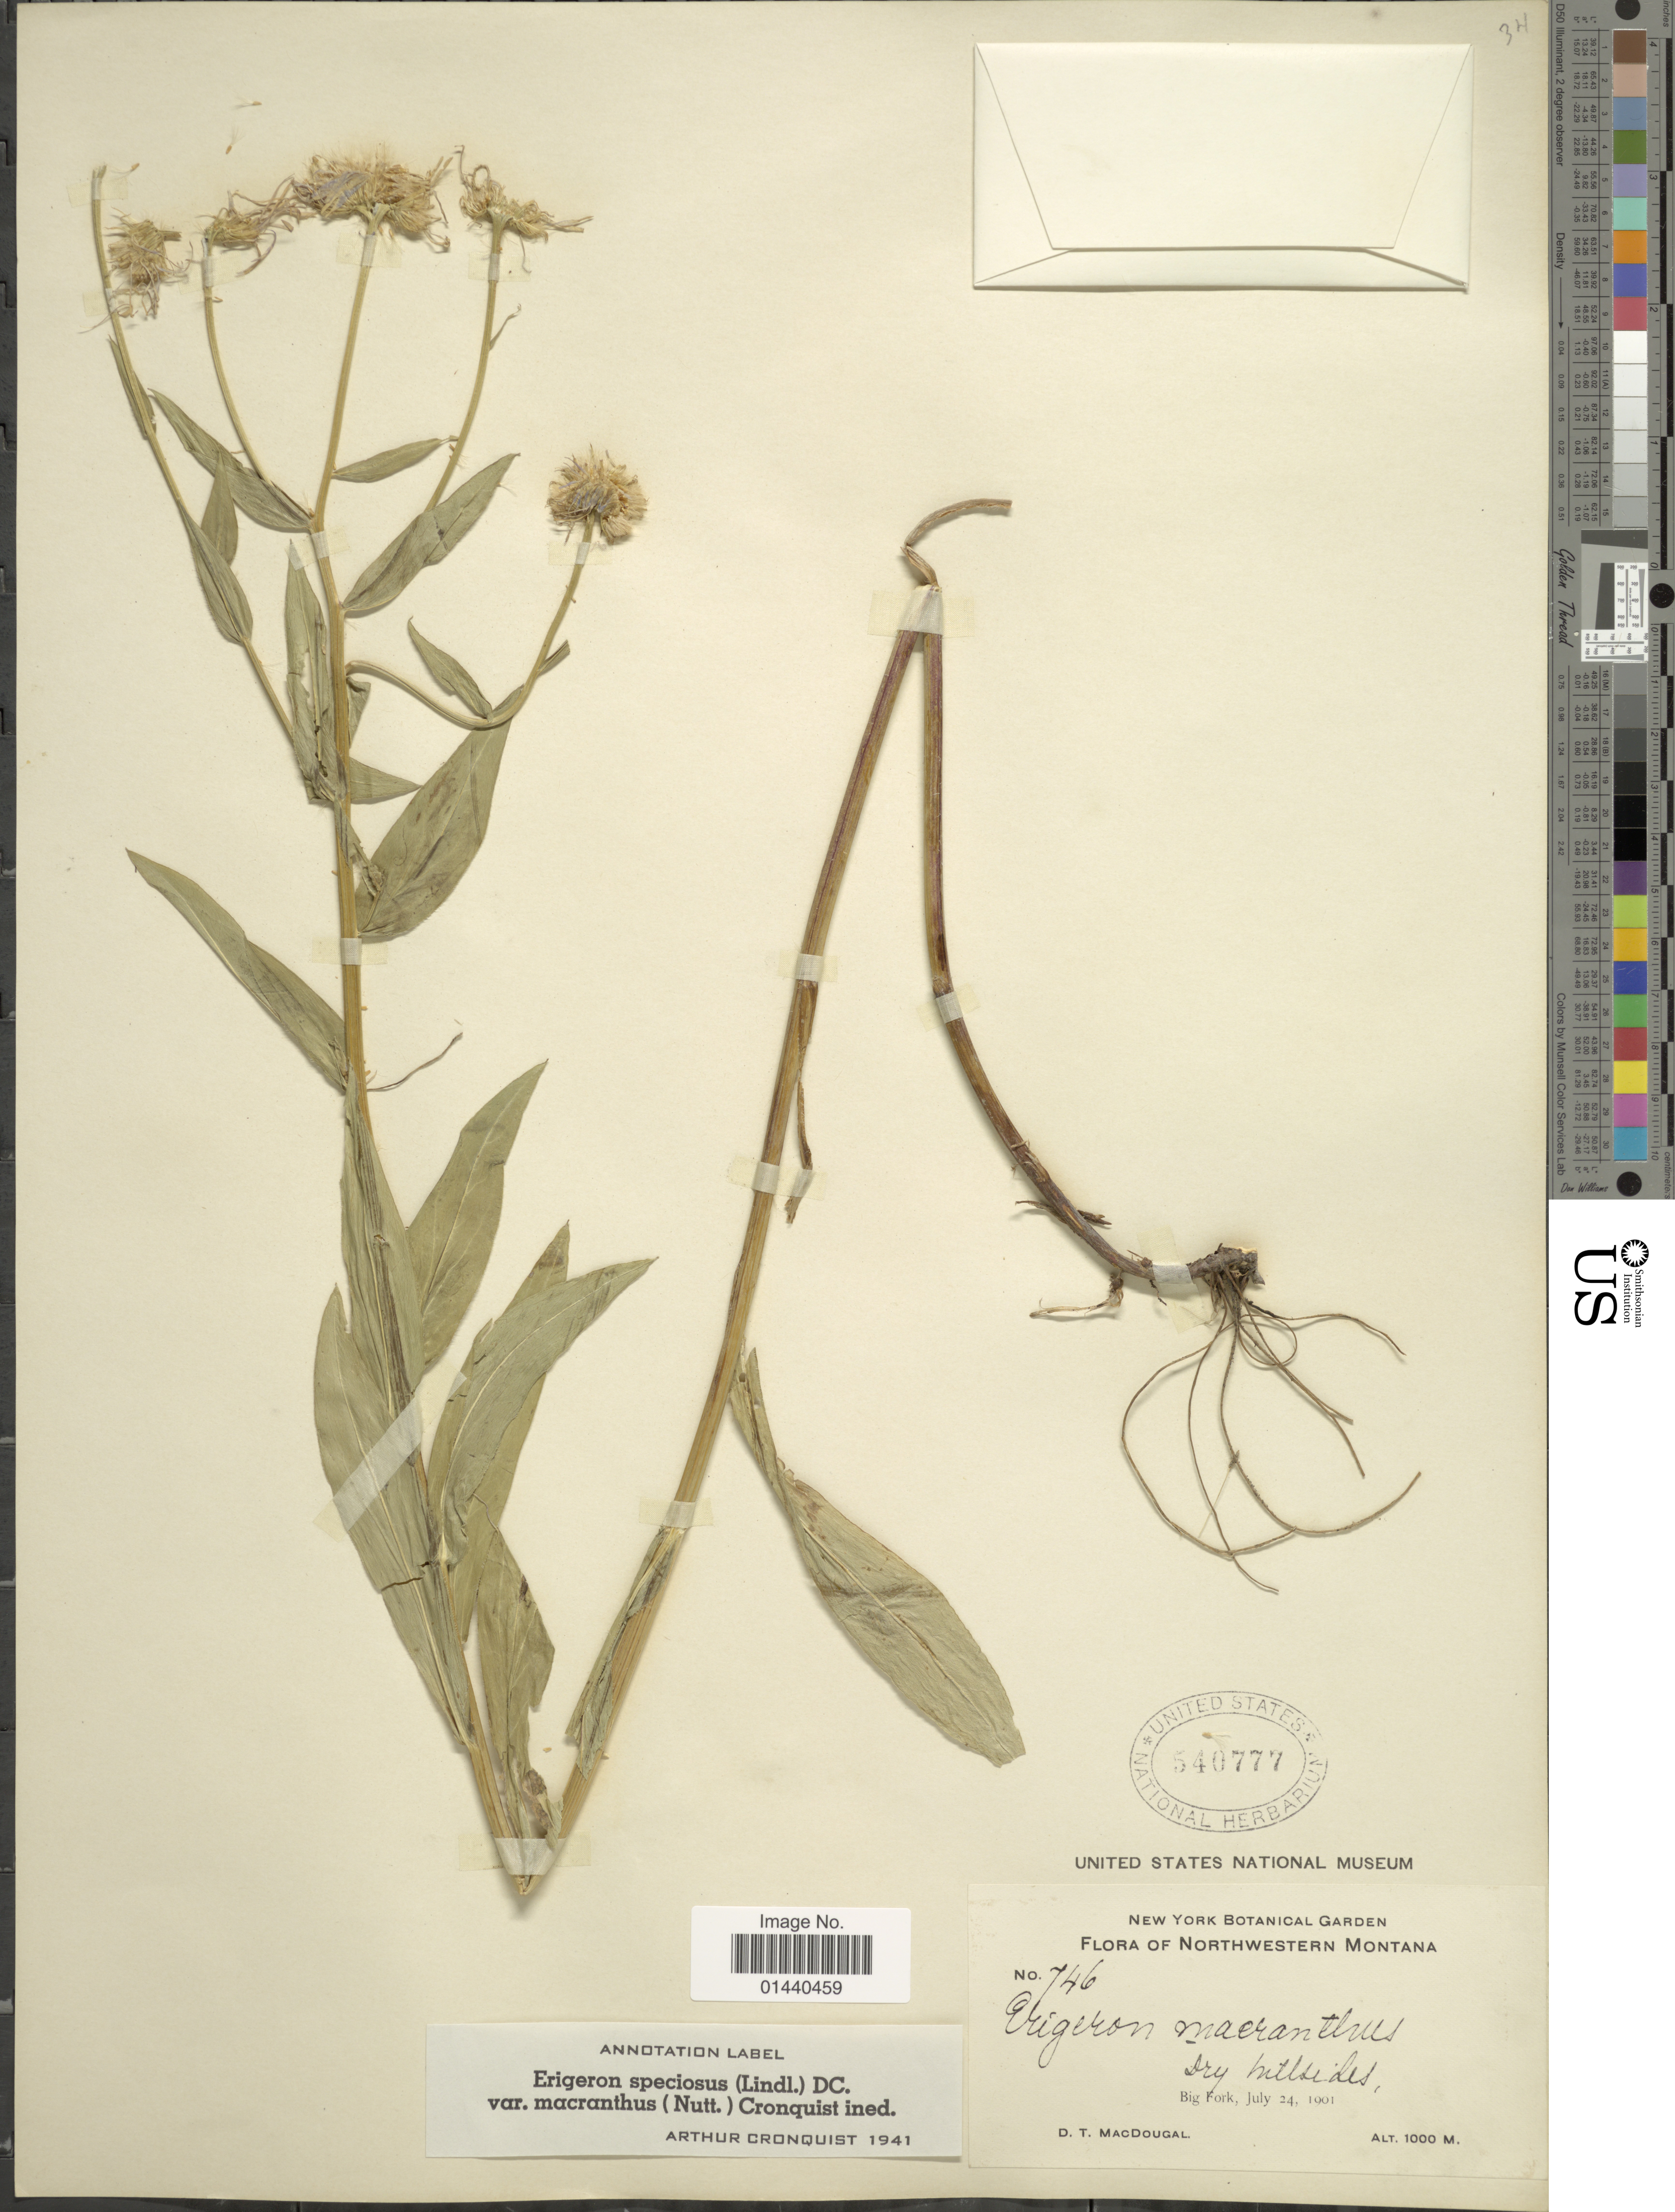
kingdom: Plantae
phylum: Tracheophyta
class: Magnoliopsida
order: Asterales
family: Asteraceae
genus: Erigeron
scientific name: Erigeron speciosus var. macranthus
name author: (Nutt.) Cronq.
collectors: D. T. MacDougal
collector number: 746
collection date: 1901-07-24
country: United States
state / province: Montana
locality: Northwestern Montana. Big Fork.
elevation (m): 1000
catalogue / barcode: US 540777